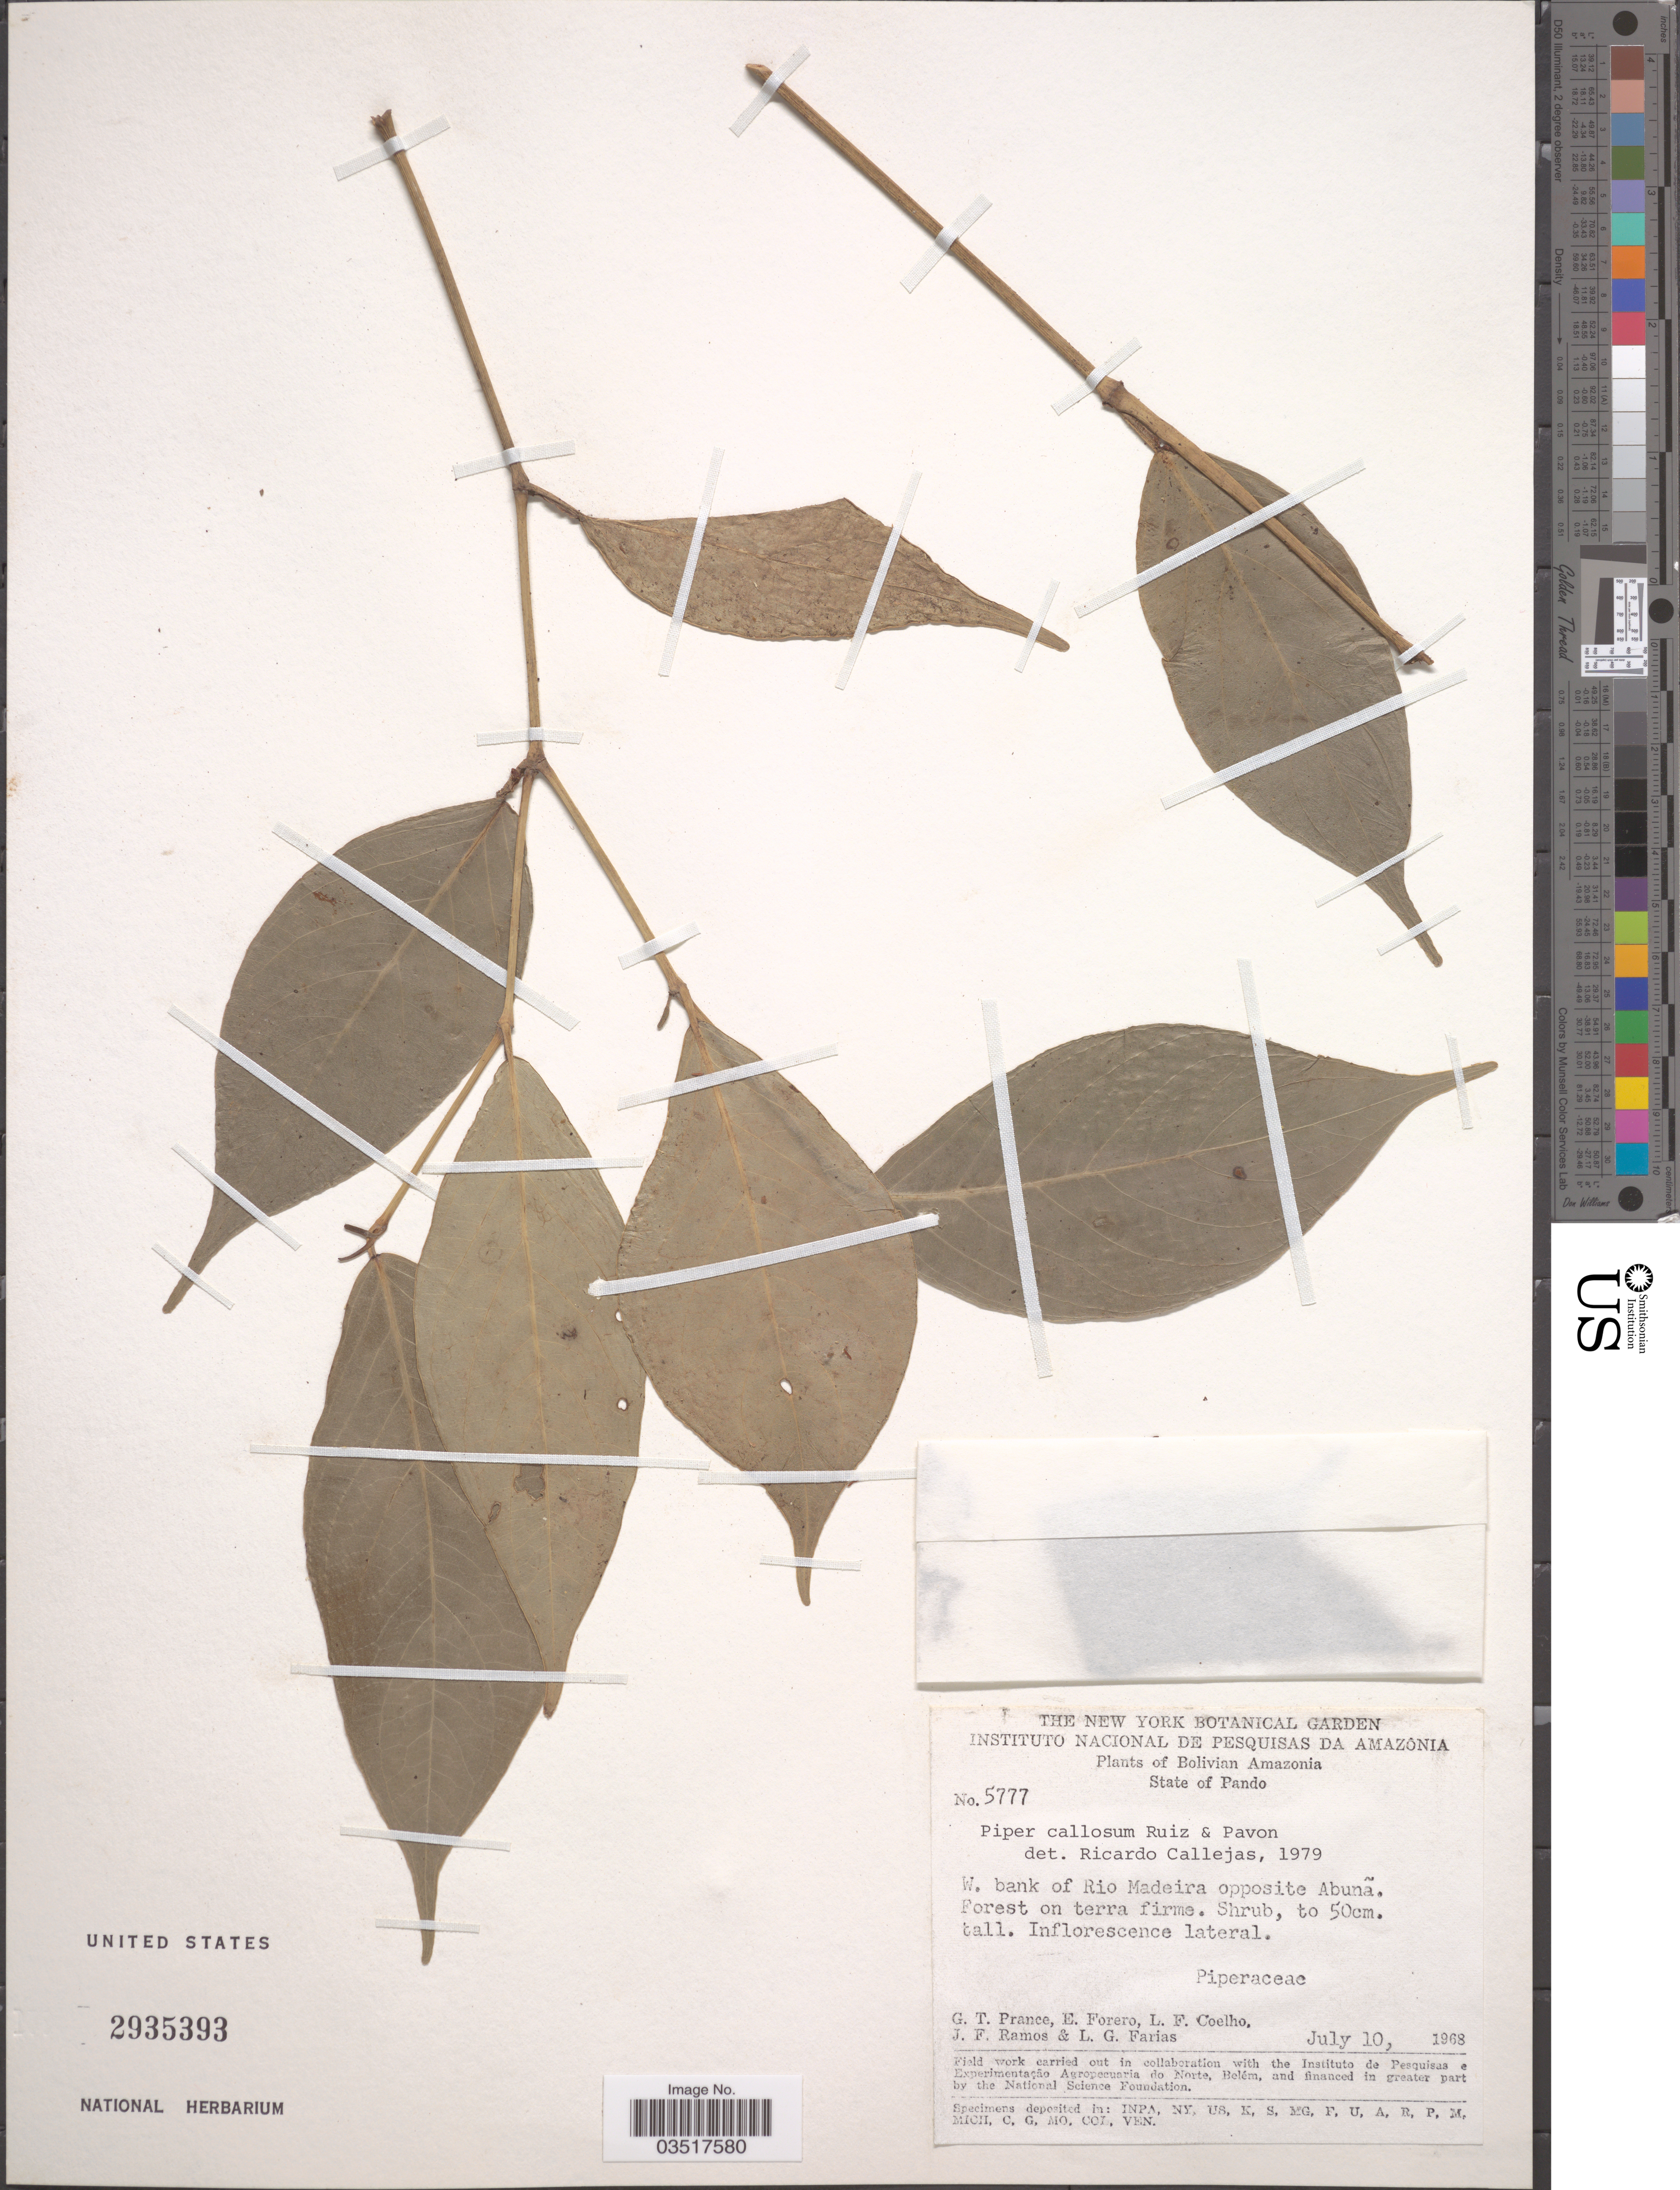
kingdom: Plantae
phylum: Tracheophyta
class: Magnoliopsida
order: Piperales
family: Piperaceae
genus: Piper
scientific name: Piper callosum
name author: Ruiz & Pav.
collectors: G. T. Prance, E. Forero, L. F. Coelho, J. F. Ramos & L. G. Farias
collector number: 5777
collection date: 1968-07-10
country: Bolivia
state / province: Pando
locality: Bolivian Amazonia. W. bank of Rio Madeira opposite Abunã.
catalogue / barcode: US 2935393